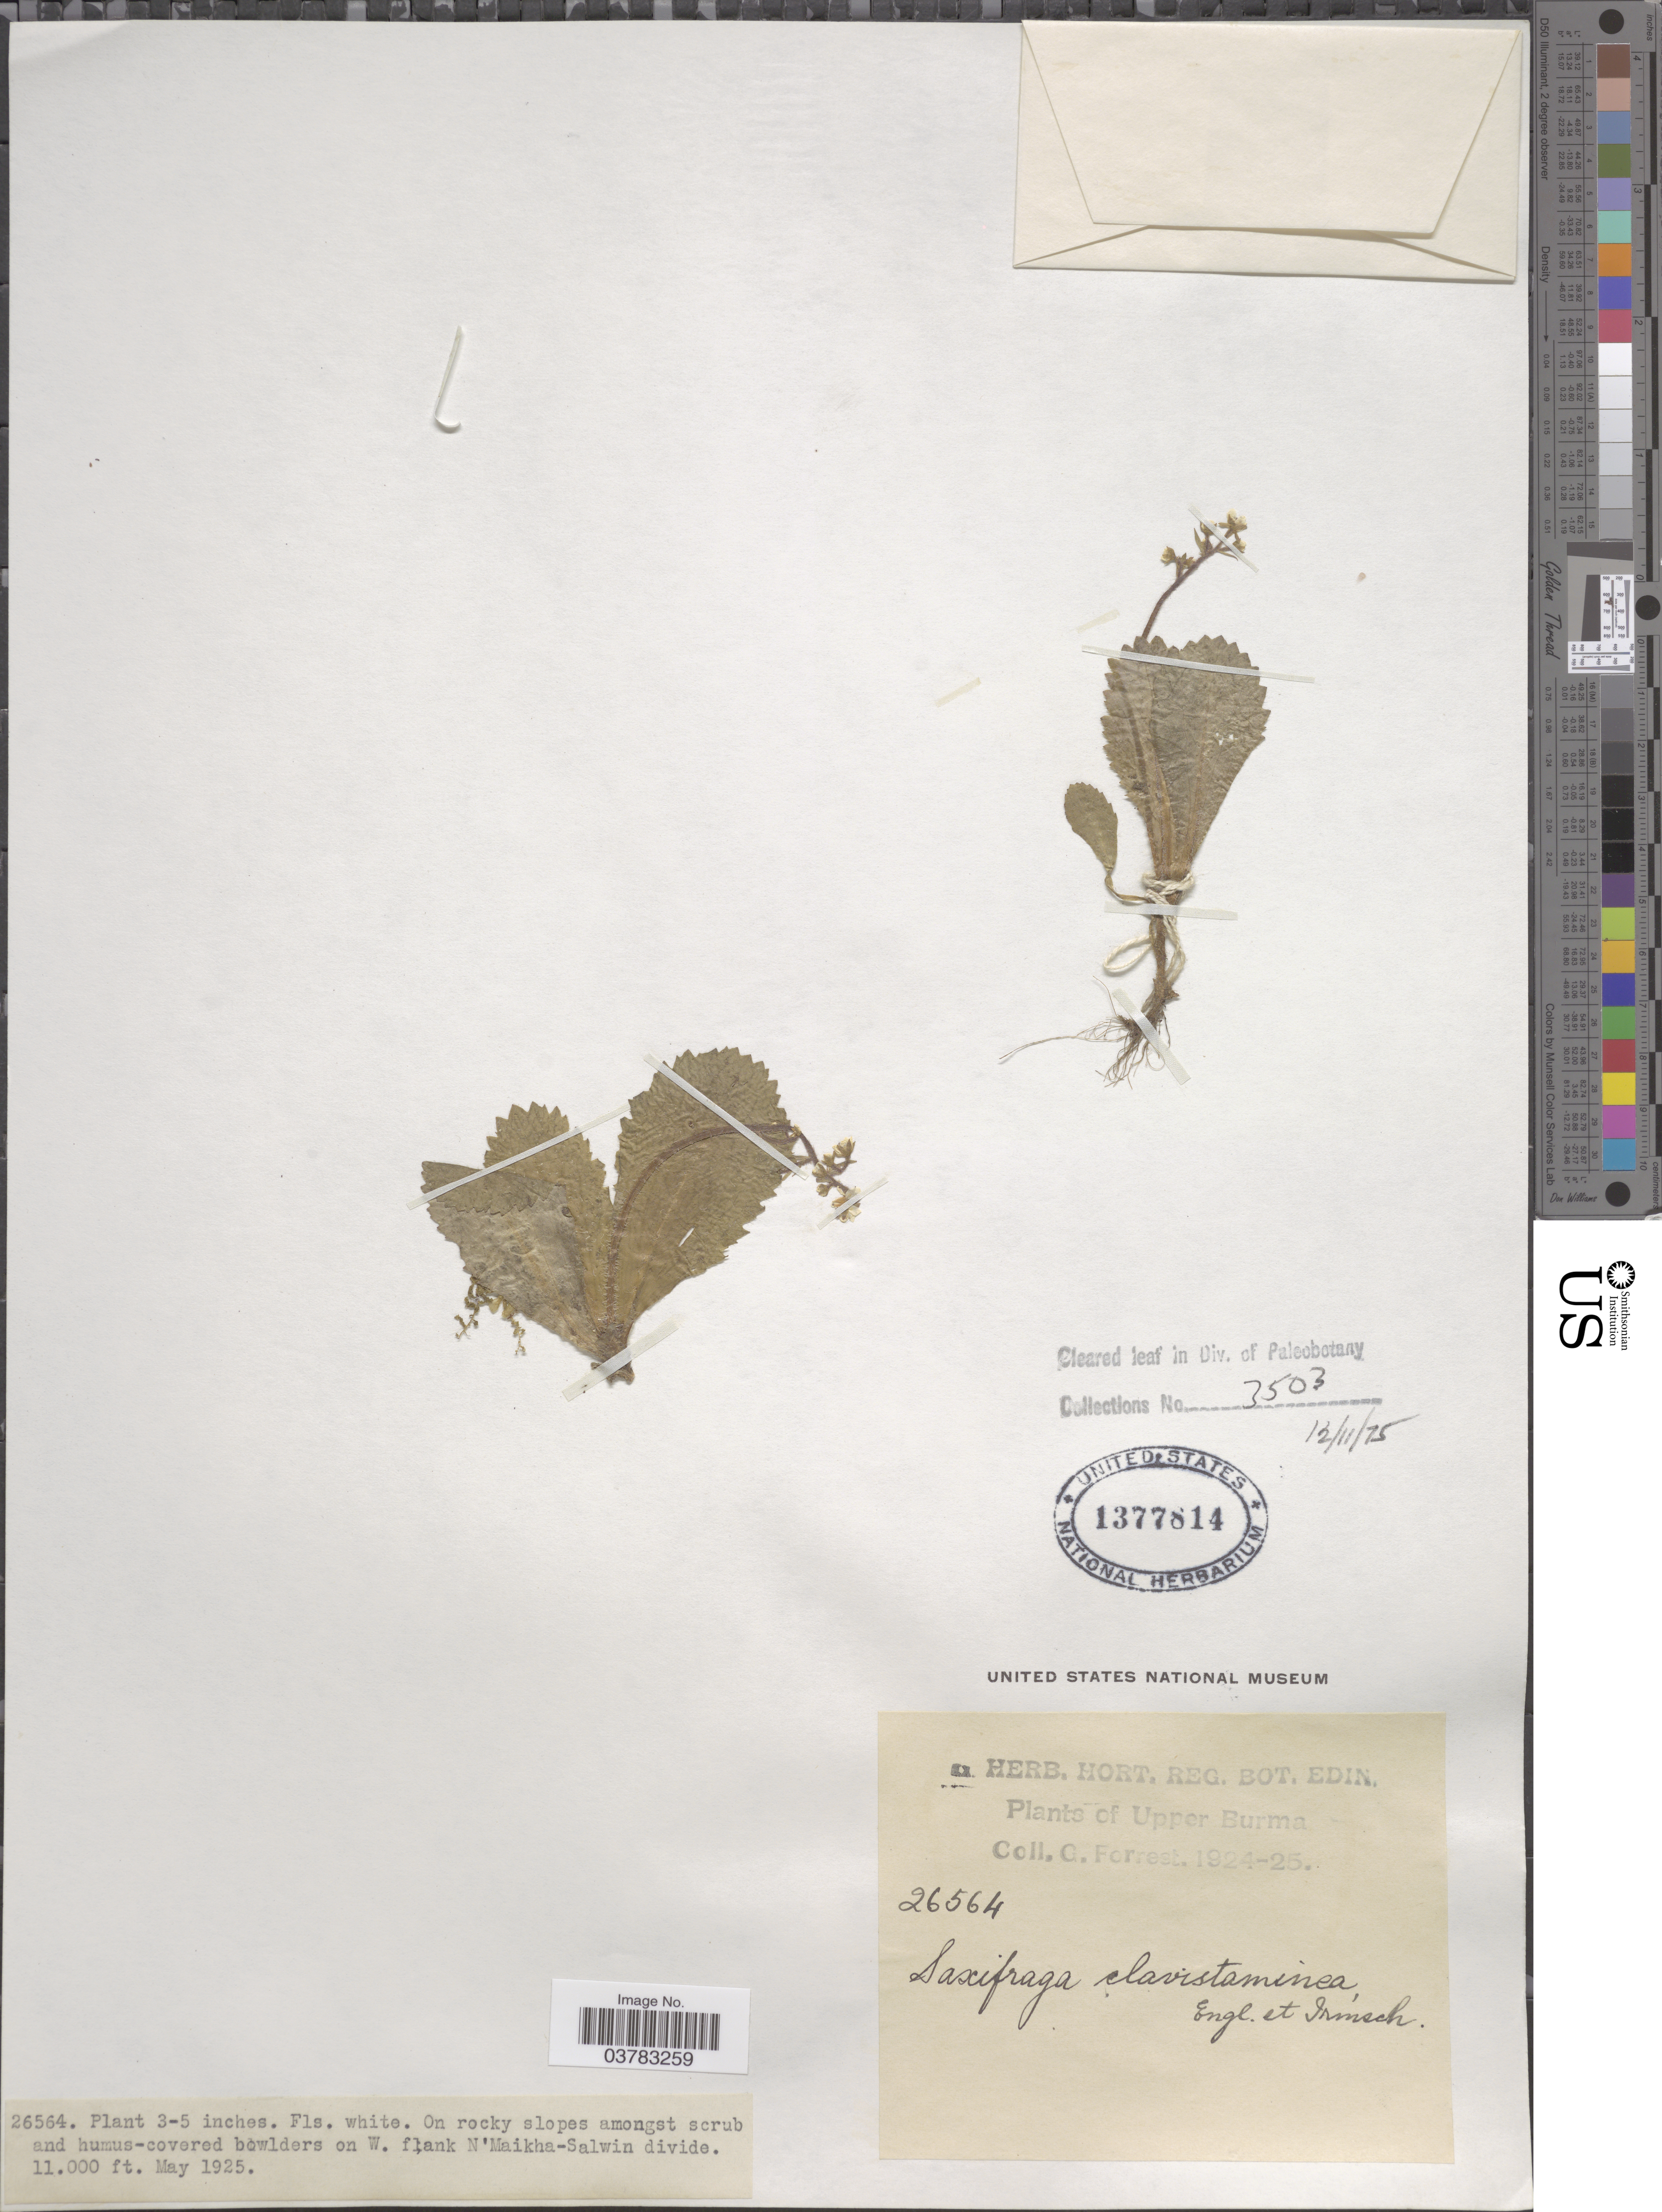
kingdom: Plantae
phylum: Tracheophyta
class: Magnoliopsida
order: Saxifragales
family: Saxifragaceae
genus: Saxifraga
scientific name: Saxifraga clavistaminea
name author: Engl. & Irmsch.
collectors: G. Forrest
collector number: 26564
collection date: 1925-05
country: Myanmar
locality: Upper Burma. On W. flank N'Maikha-Salwin divide.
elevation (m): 3353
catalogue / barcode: US 1377814